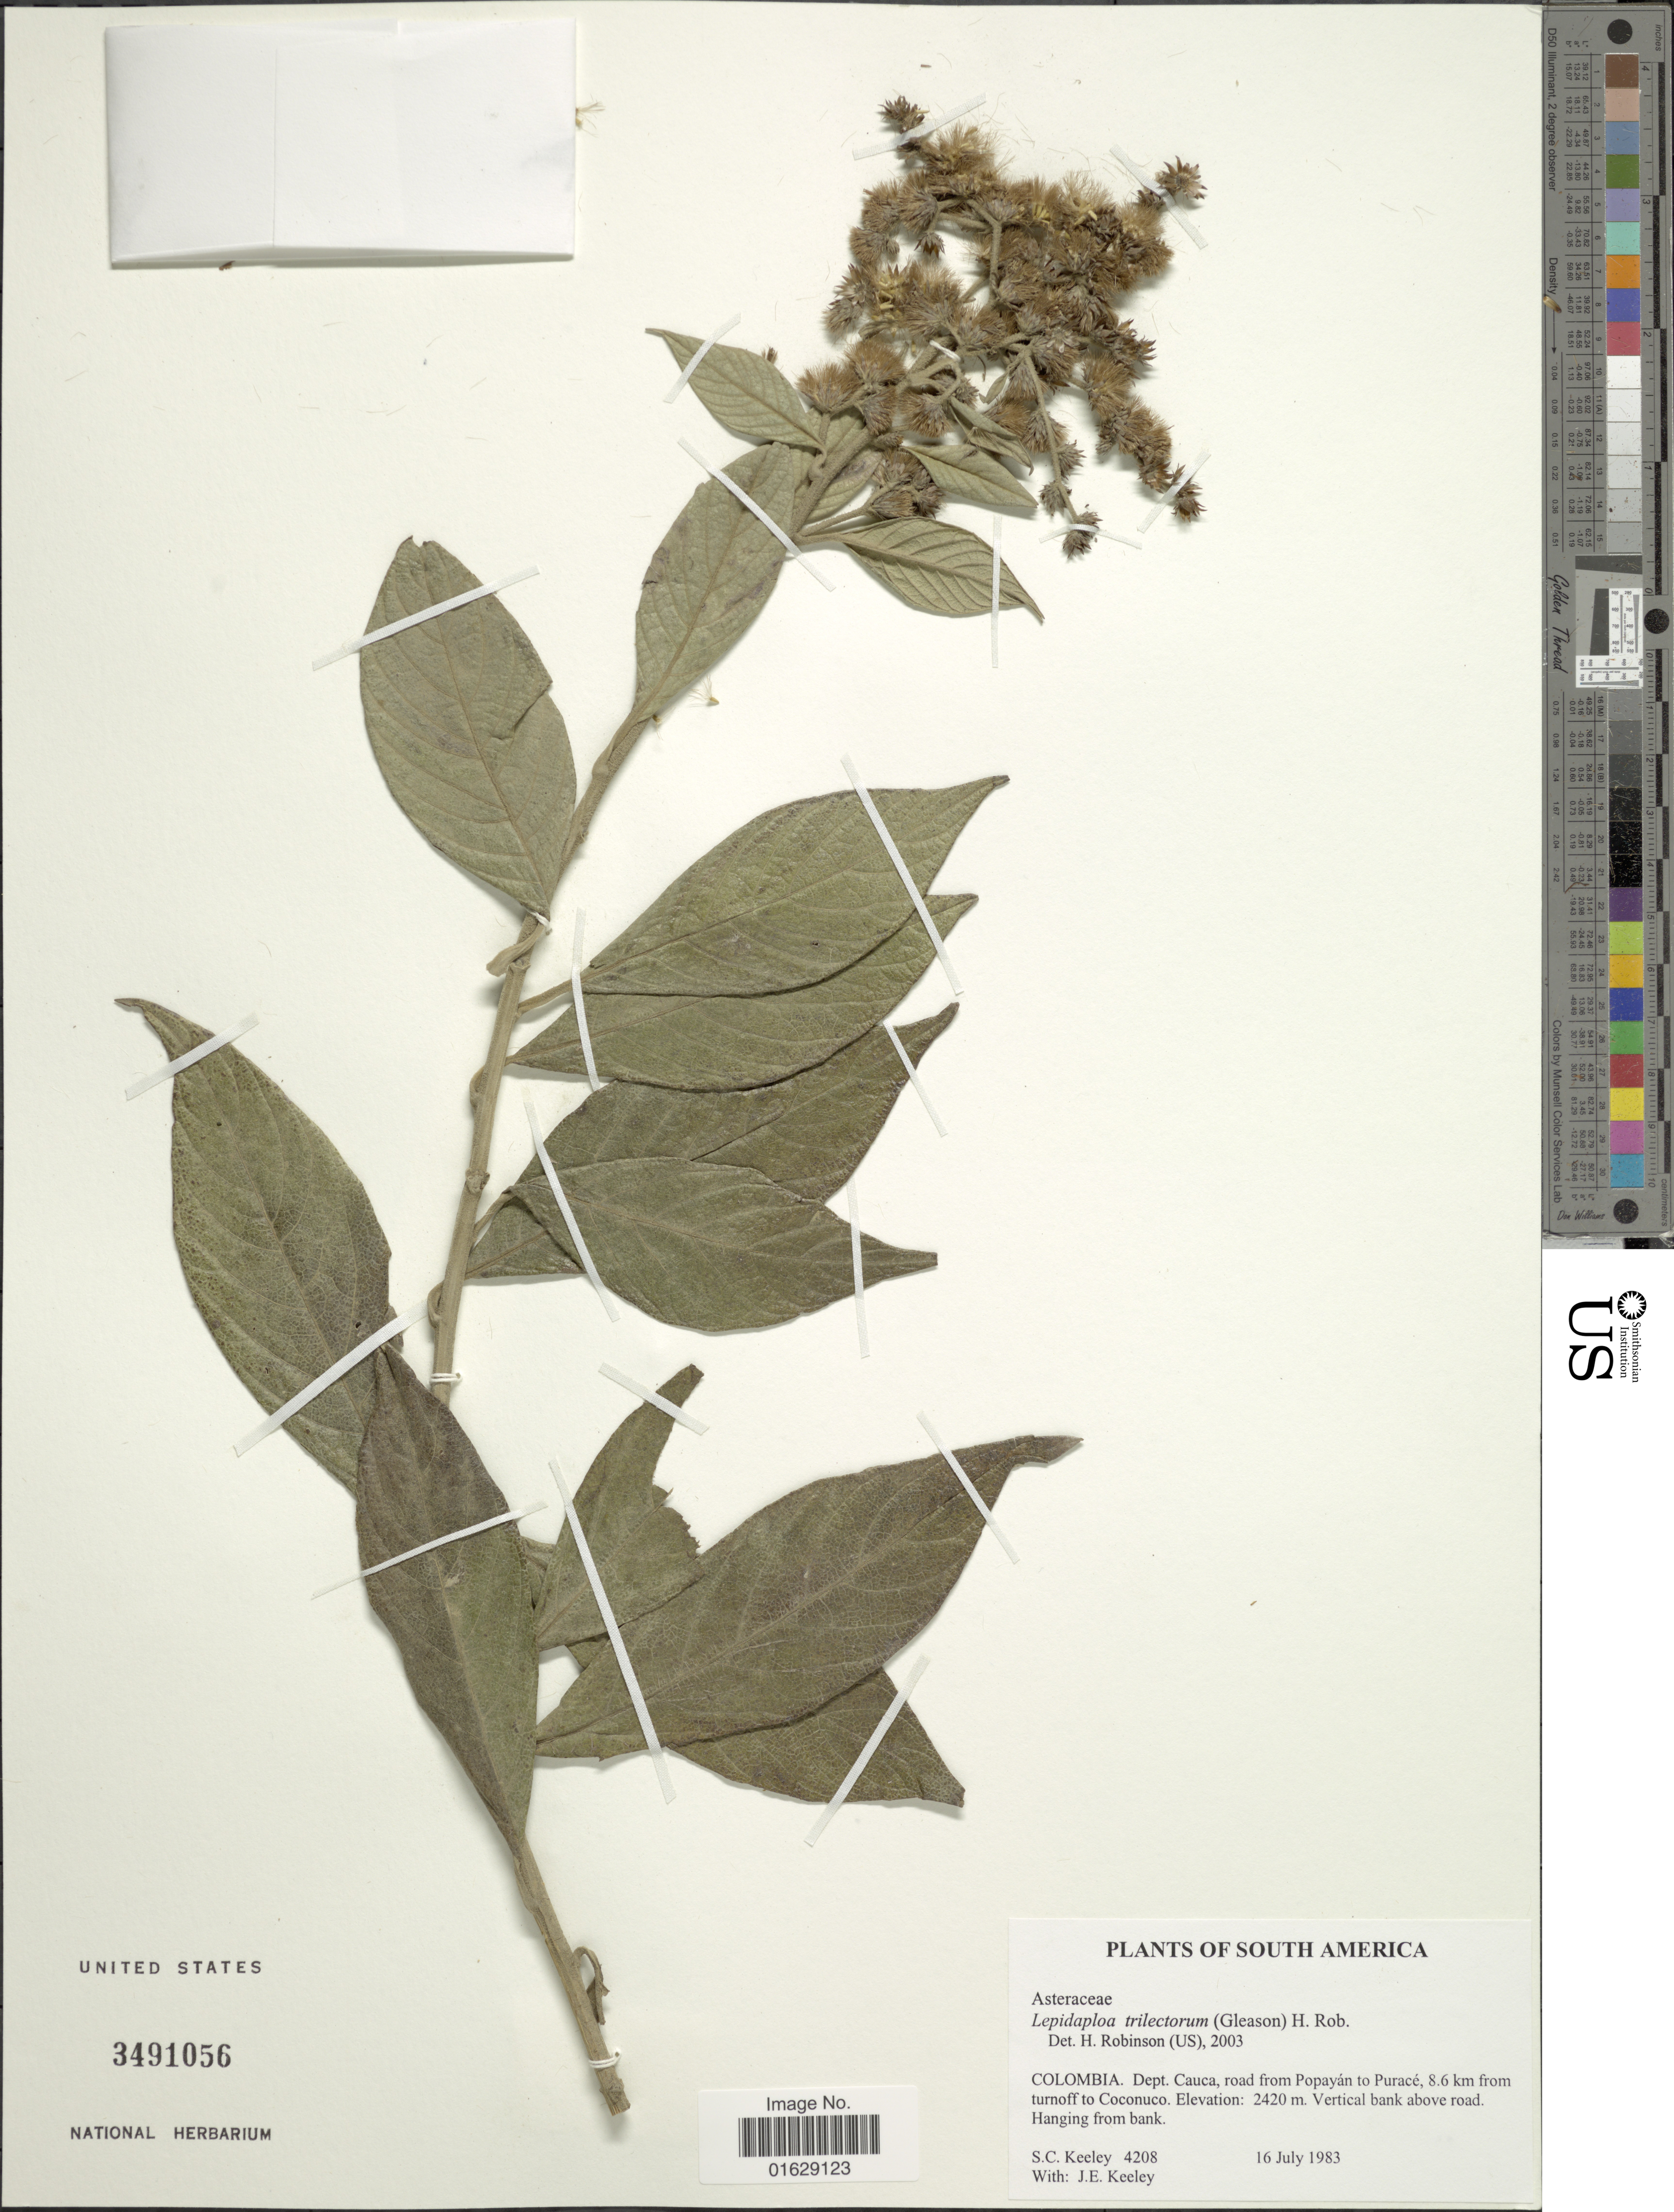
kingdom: Plantae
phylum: Tracheophyta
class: Magnoliopsida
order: Asterales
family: Asteraceae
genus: Lepidaploa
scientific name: Lepidaploa trilectorum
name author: (Gleason) H. Rob.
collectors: S. C. Keeley & J. E. Keeley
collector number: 4208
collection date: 1983-07-16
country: Colombia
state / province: Cauca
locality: Dept. Cauca, road from Popayan to Purace, 8.6 km from turnoff to Coconuco. Vertical bank above road.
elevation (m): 2420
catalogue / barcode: US 3491056